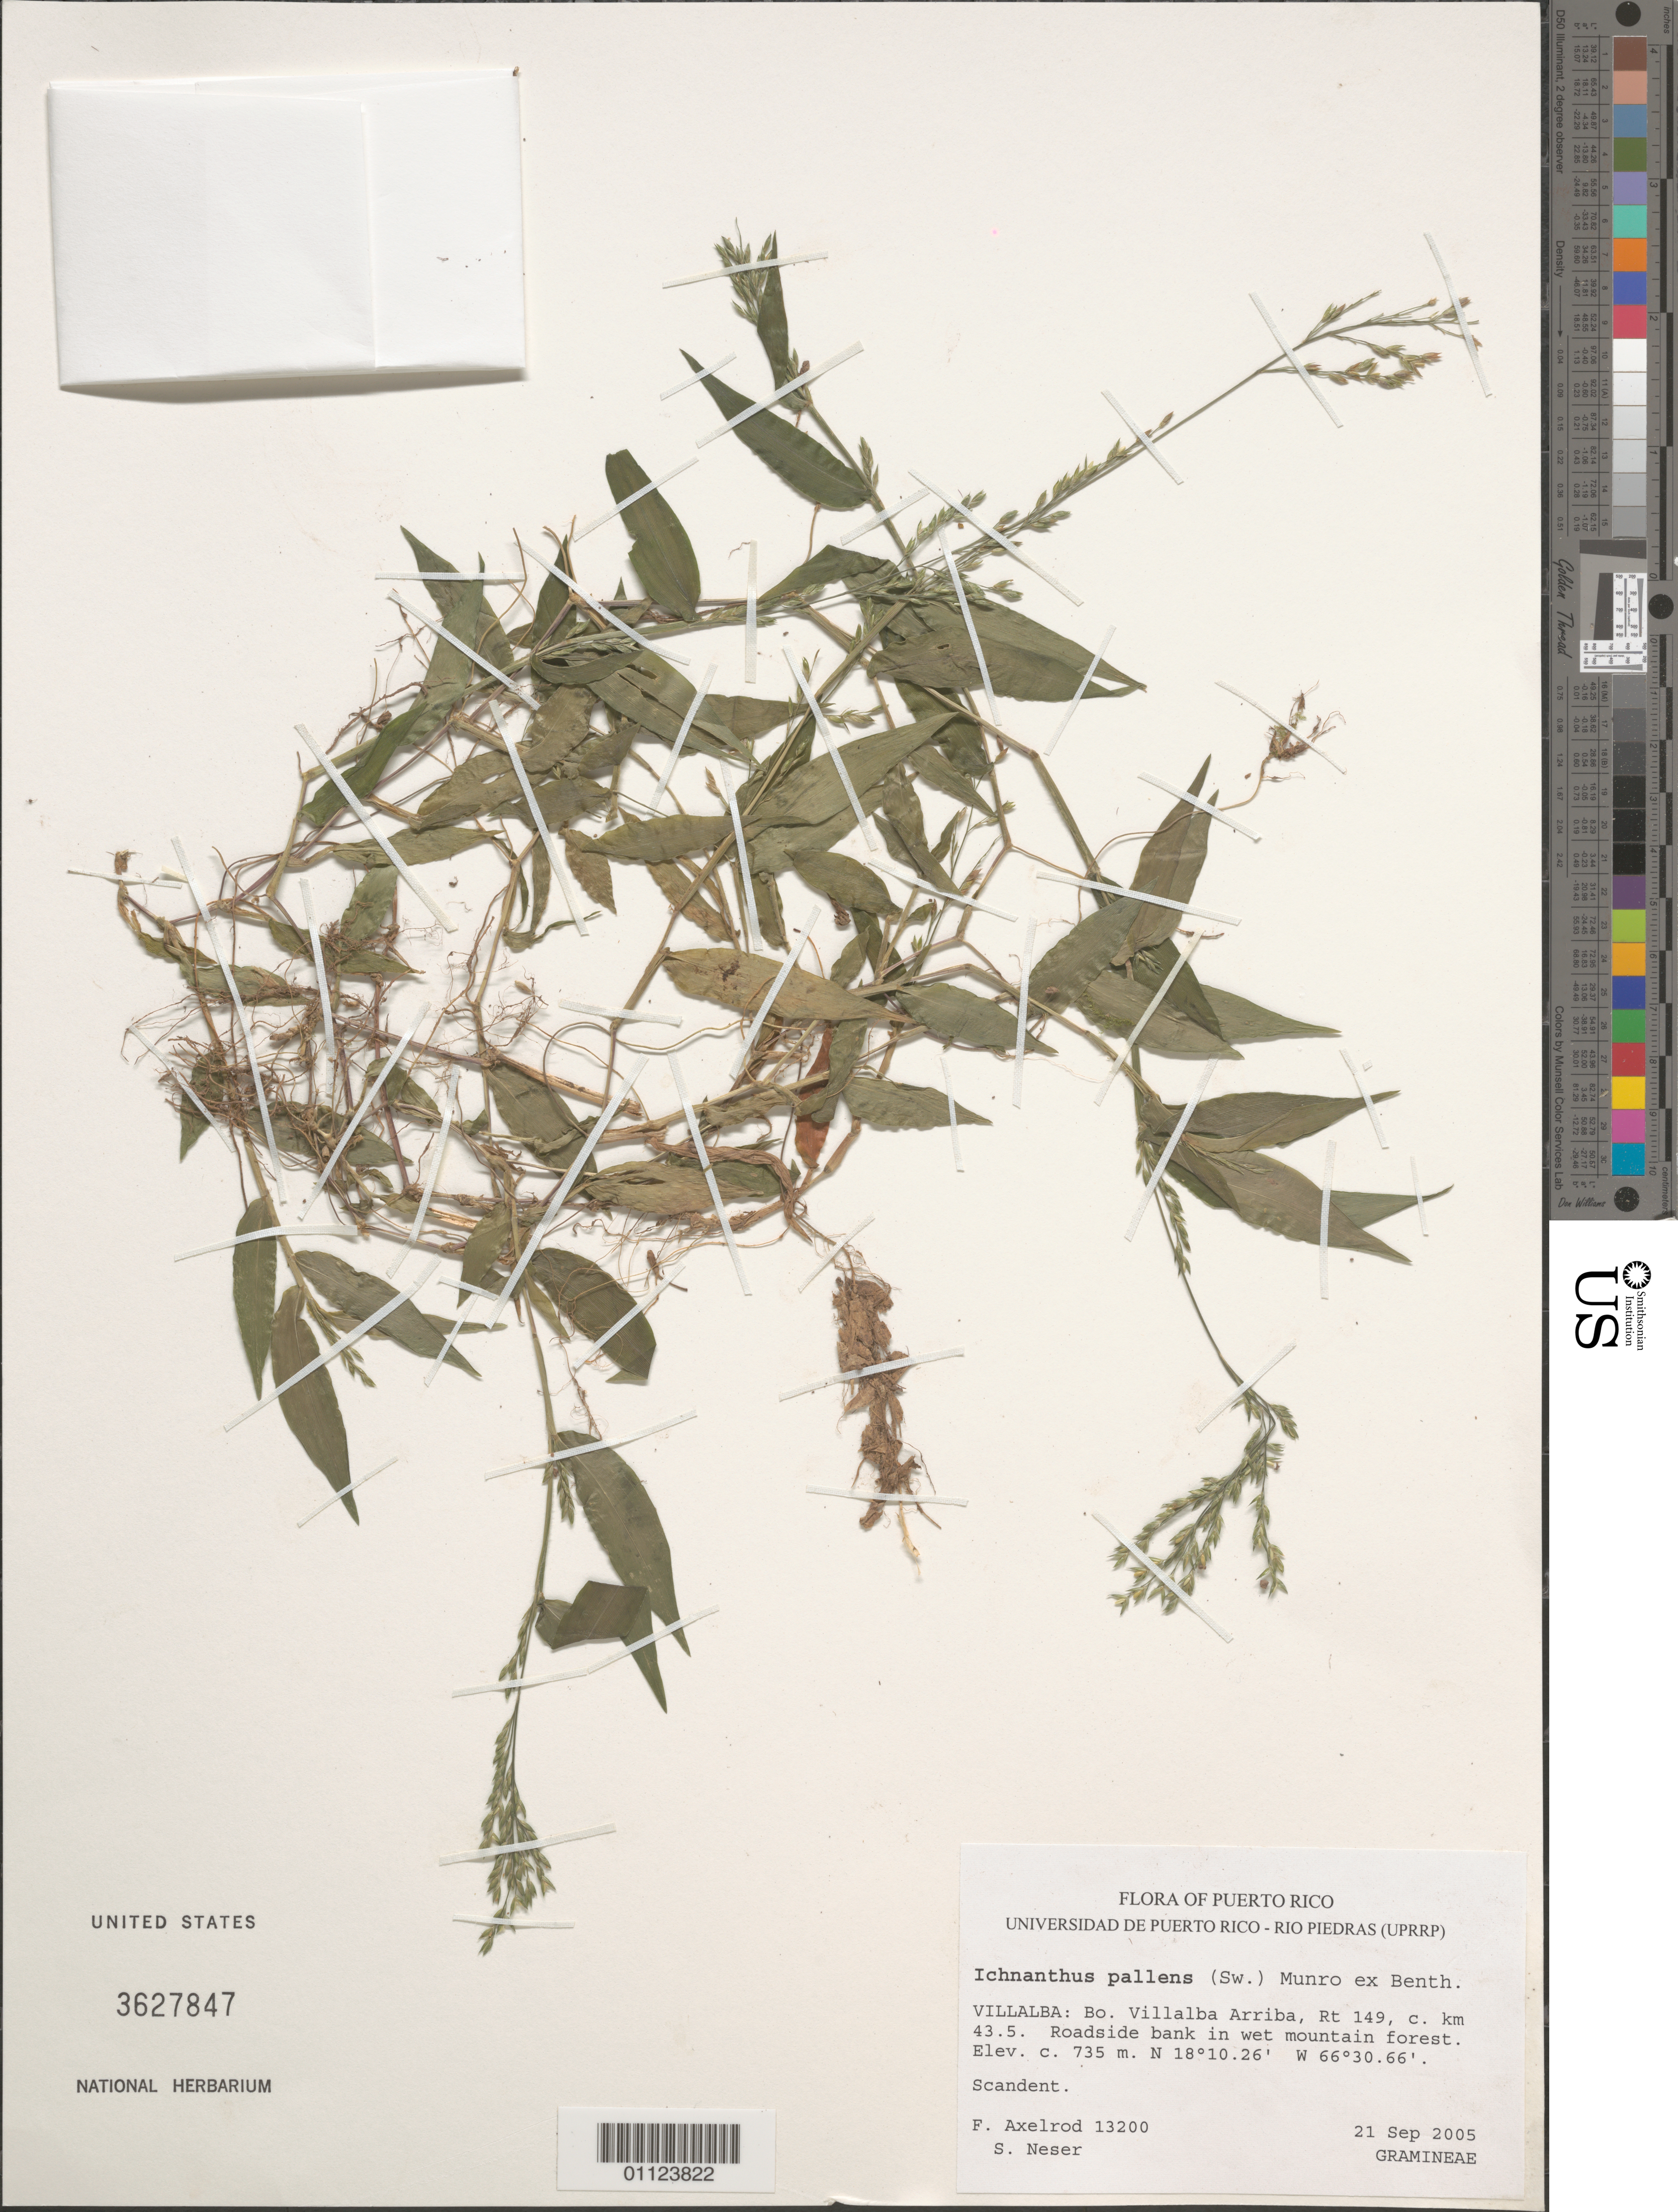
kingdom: Plantae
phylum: Tracheophyta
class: Liliopsida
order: Poales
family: Poaceae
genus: Ichnanthus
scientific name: Ichnanthus pallens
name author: (Sw.) Munro ex Benth.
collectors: F. S. Axelrod & S. Neser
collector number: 13200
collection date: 2005-09-21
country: Puerto Rico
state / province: Villalba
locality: Bo. Villalba, Rt. 149, about km 43.5.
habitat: Roadside bank in wet mountain forest.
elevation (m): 735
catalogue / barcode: US 3627847